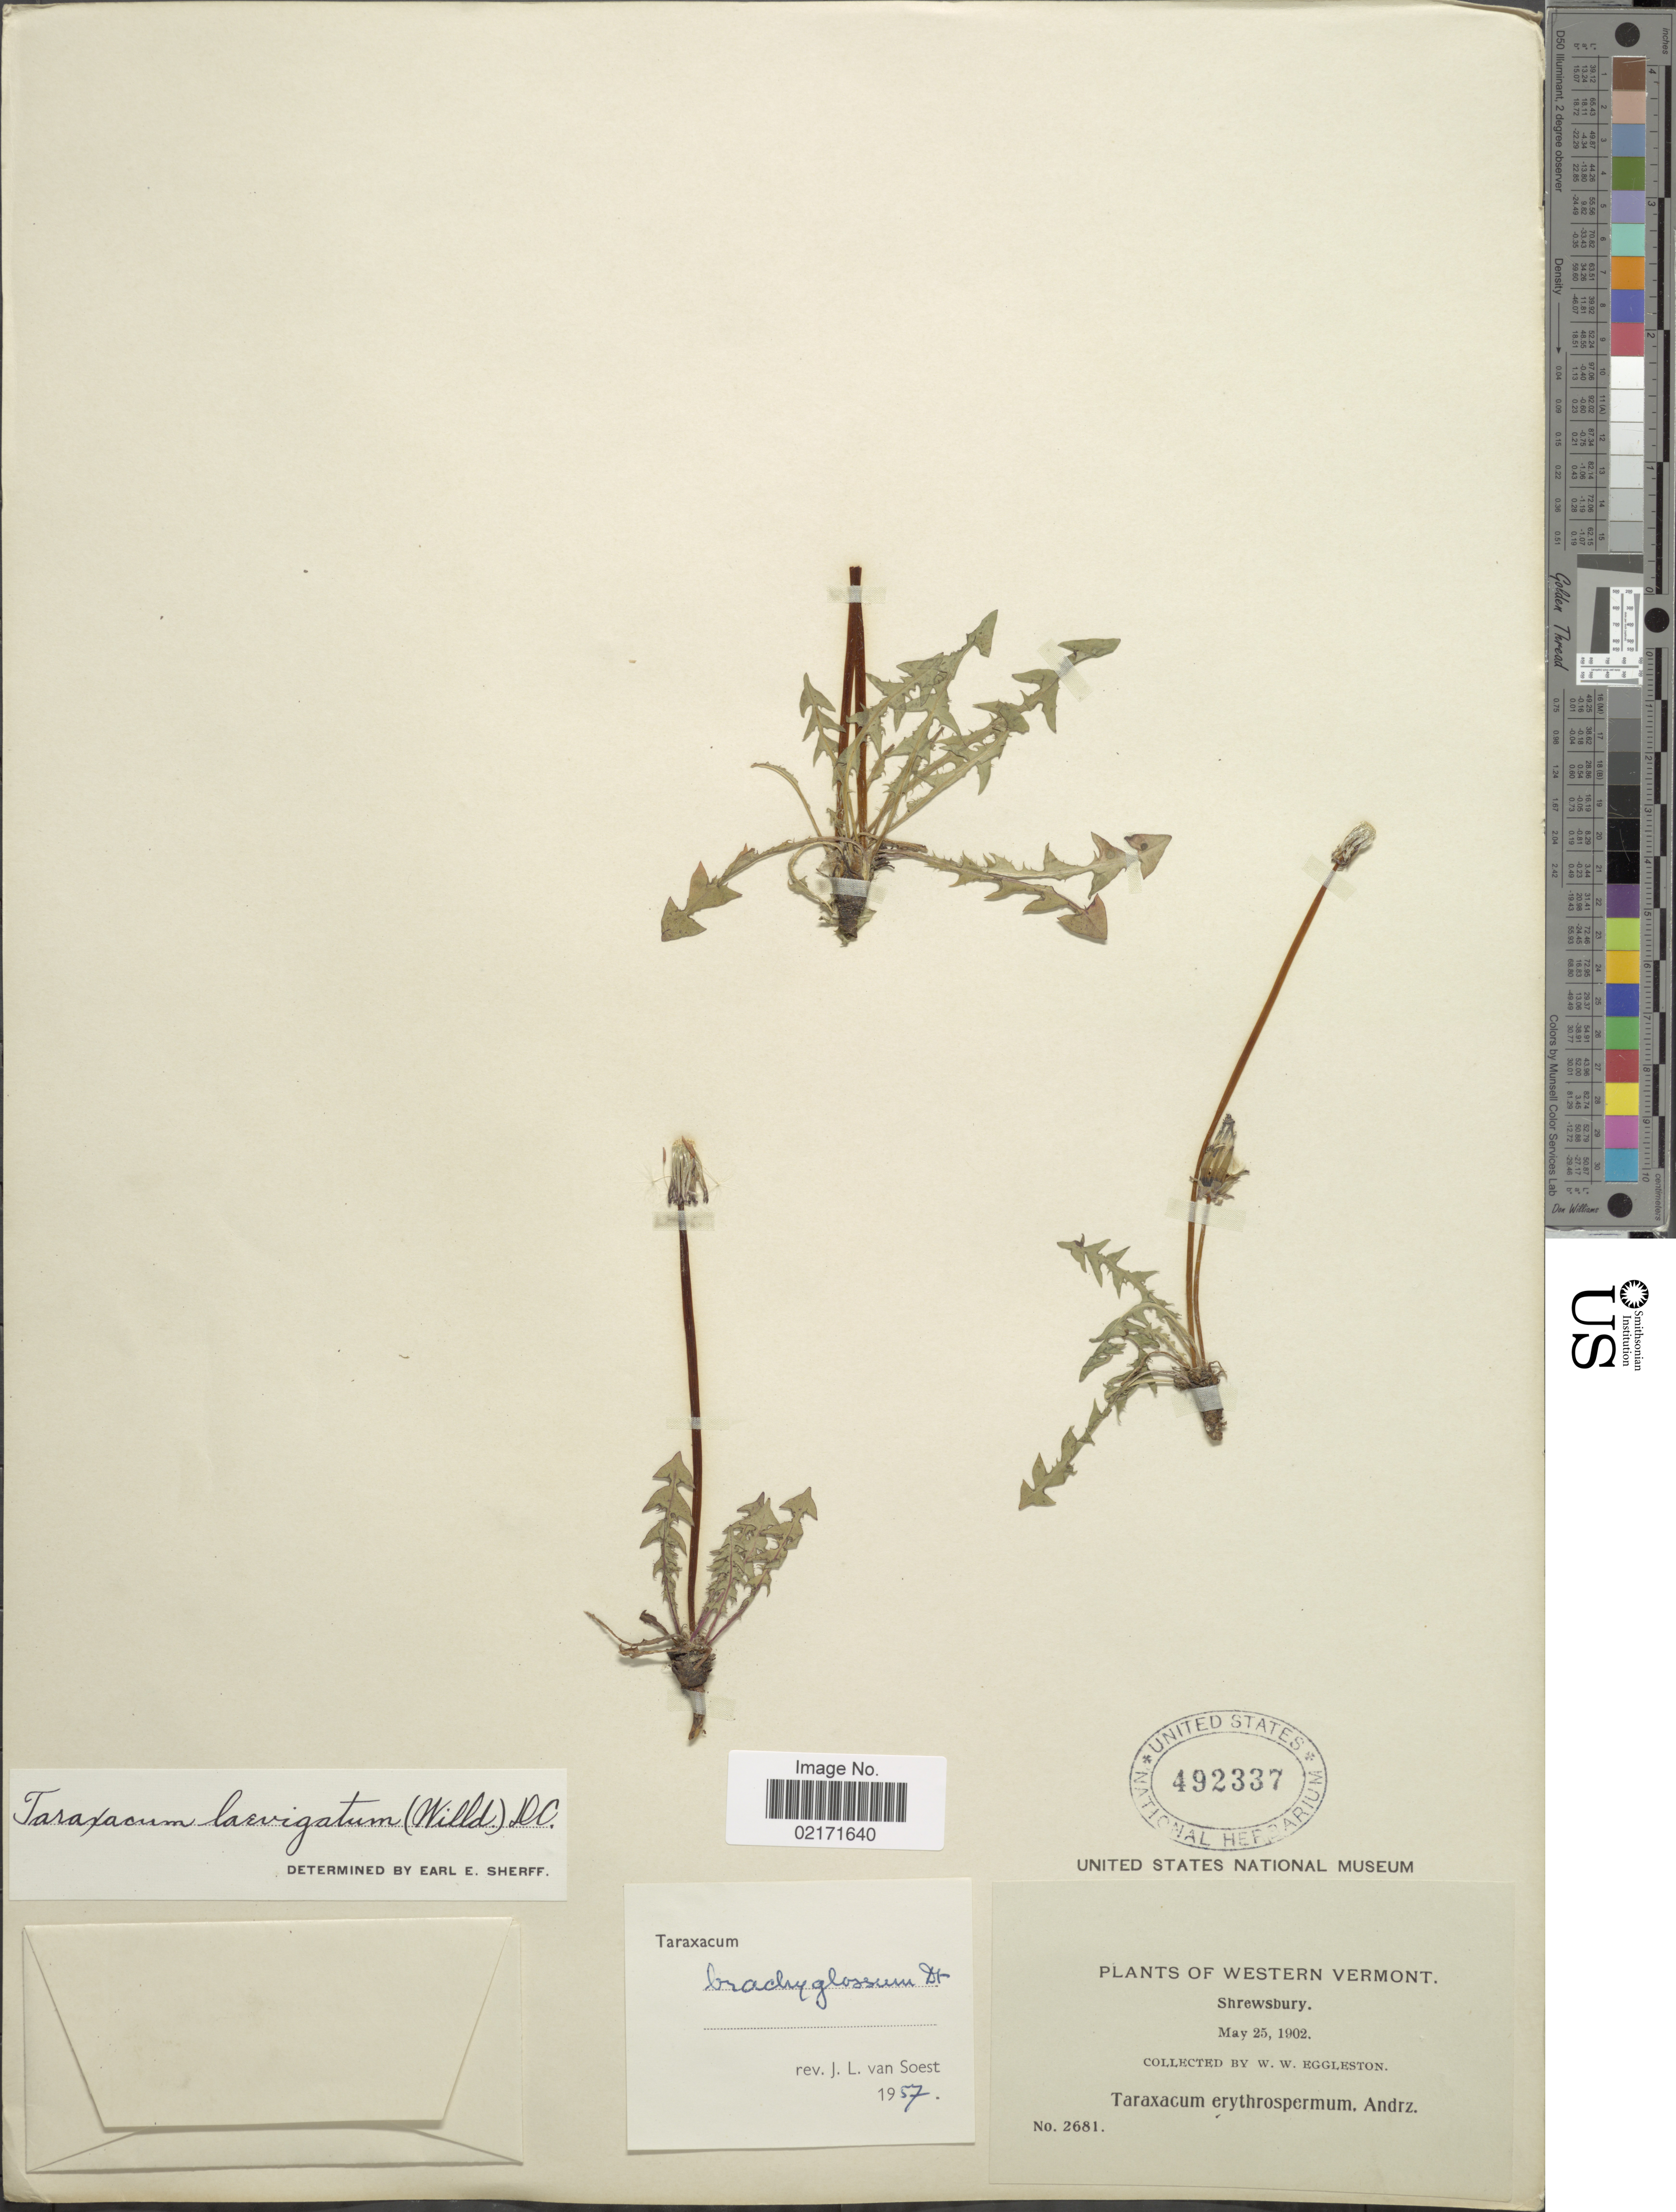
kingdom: Plantae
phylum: Tracheophyta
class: Magnoliopsida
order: Asterales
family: Asteraceae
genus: Taraxacum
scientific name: Taraxacum brachyglossum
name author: (Dahlst.) Raunk.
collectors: W. W. Eggleston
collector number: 2681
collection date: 1902-05-25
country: United States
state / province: Vermont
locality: Western Vermont. Shrewsbury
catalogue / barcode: US 492337